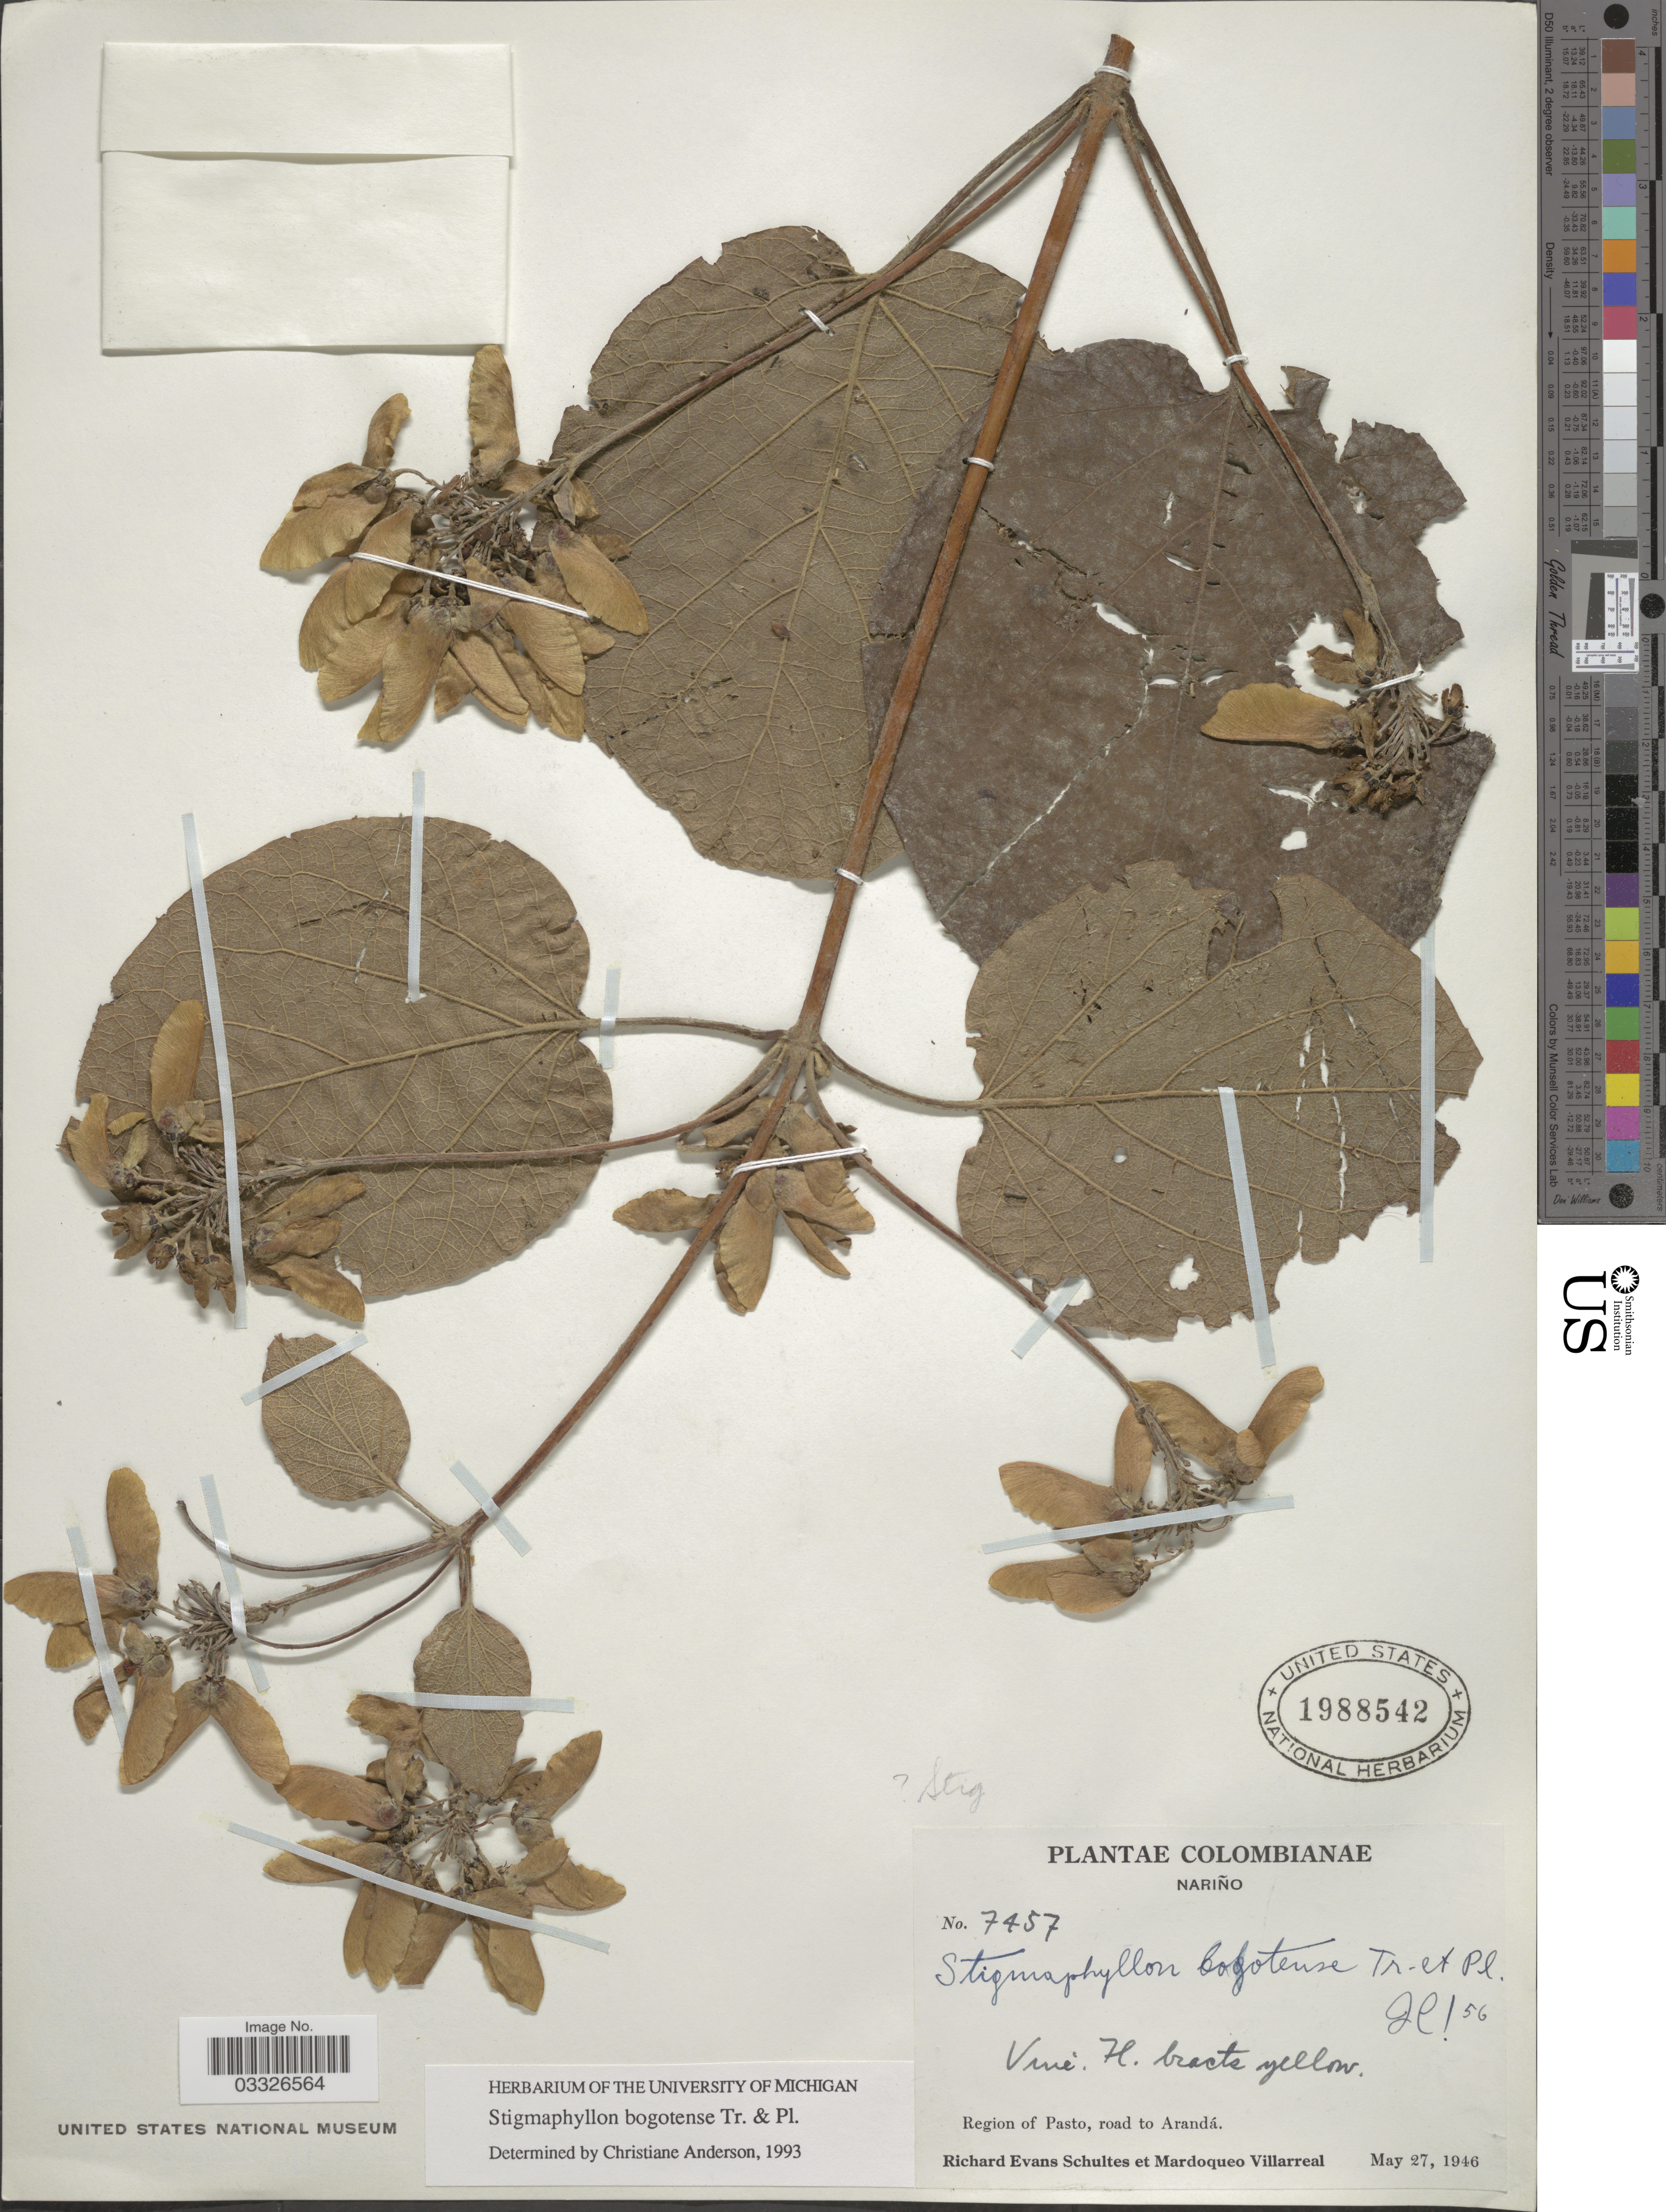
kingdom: Plantae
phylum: Tracheophyta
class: Magnoliopsida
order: Malpighiales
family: Malpighiaceae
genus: Stigmaphyllon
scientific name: Stigmaphyllon bogotense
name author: Triana & Planch.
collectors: R. E. Schultes & M. Villarreal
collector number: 7457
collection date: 1946-05-27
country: Colombia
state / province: Nariño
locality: Region of Pasto, road to Arandá.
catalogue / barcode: US 1988542